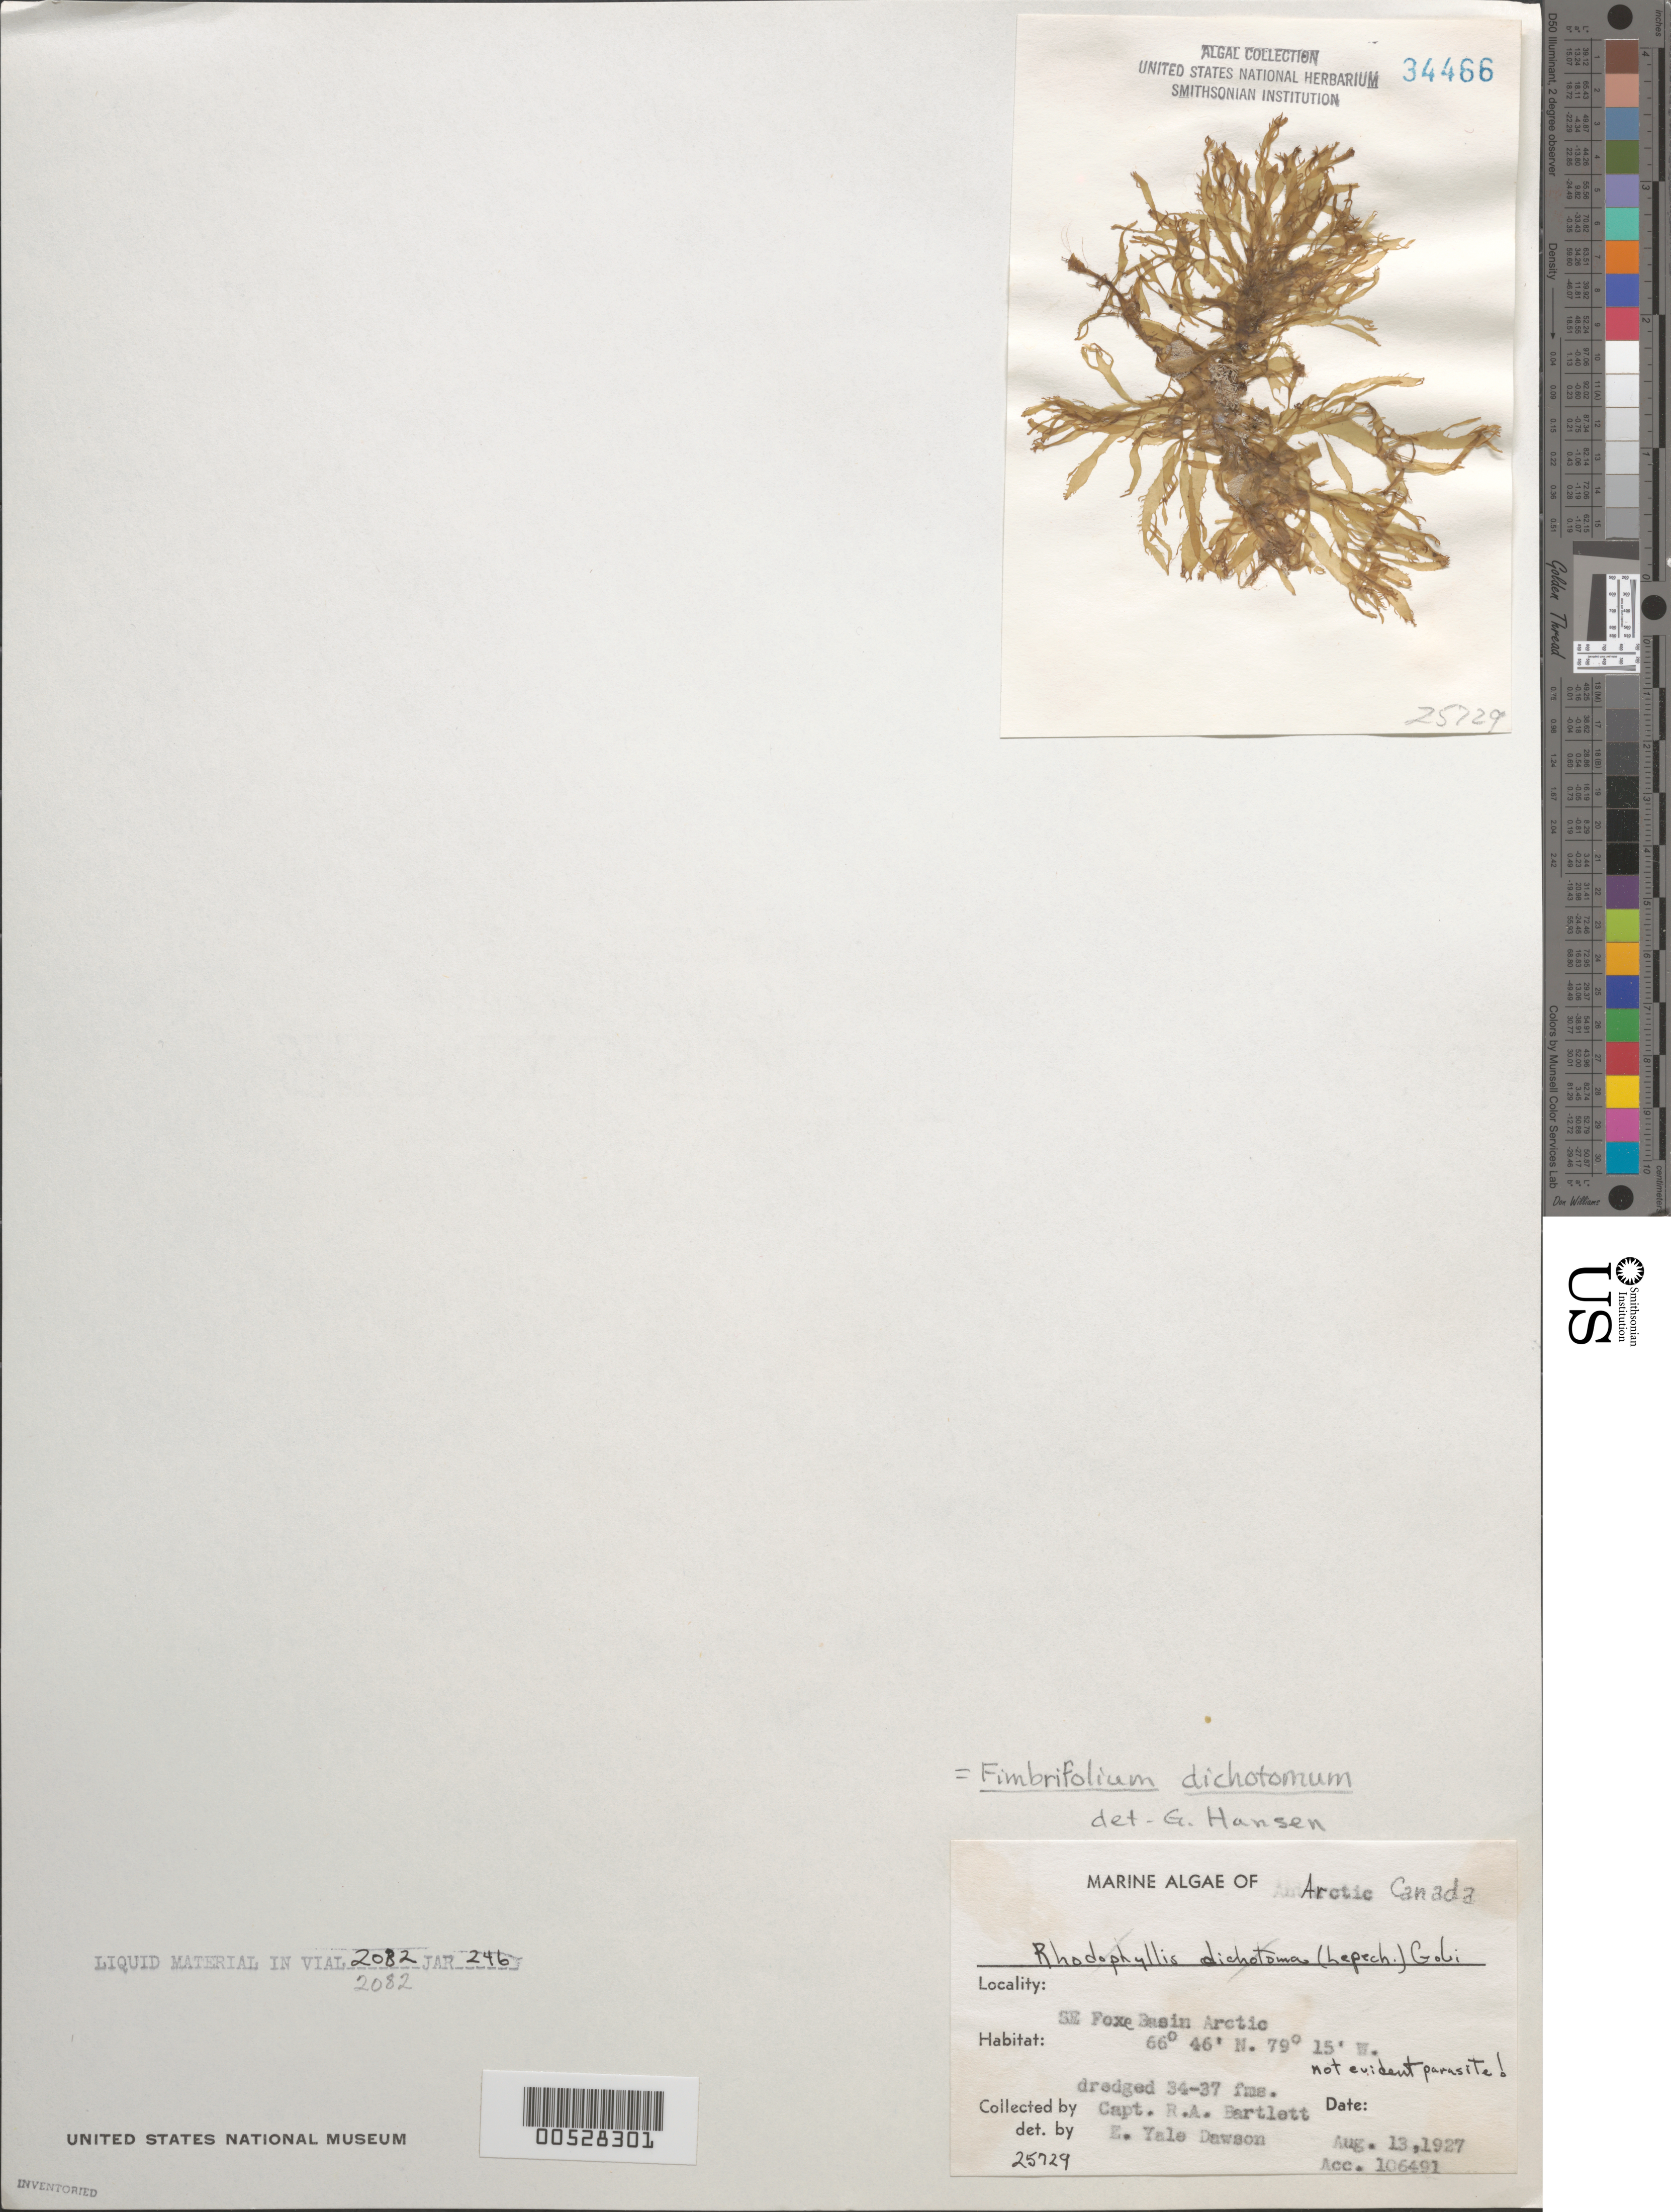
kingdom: Plantae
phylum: Rhodophyta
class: Florideophyceae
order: Gigartinales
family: Cystocloniaceae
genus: Fimbrifolium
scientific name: Fimbrifolium dichotomum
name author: (Lepechin) Hansen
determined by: Hansen, G. I.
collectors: R. A. Bartlett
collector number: EYD 25729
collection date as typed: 13 Aug 1927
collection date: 1927-08-13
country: Canada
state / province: Nunavut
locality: Southeast foxe basin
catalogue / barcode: US 34466